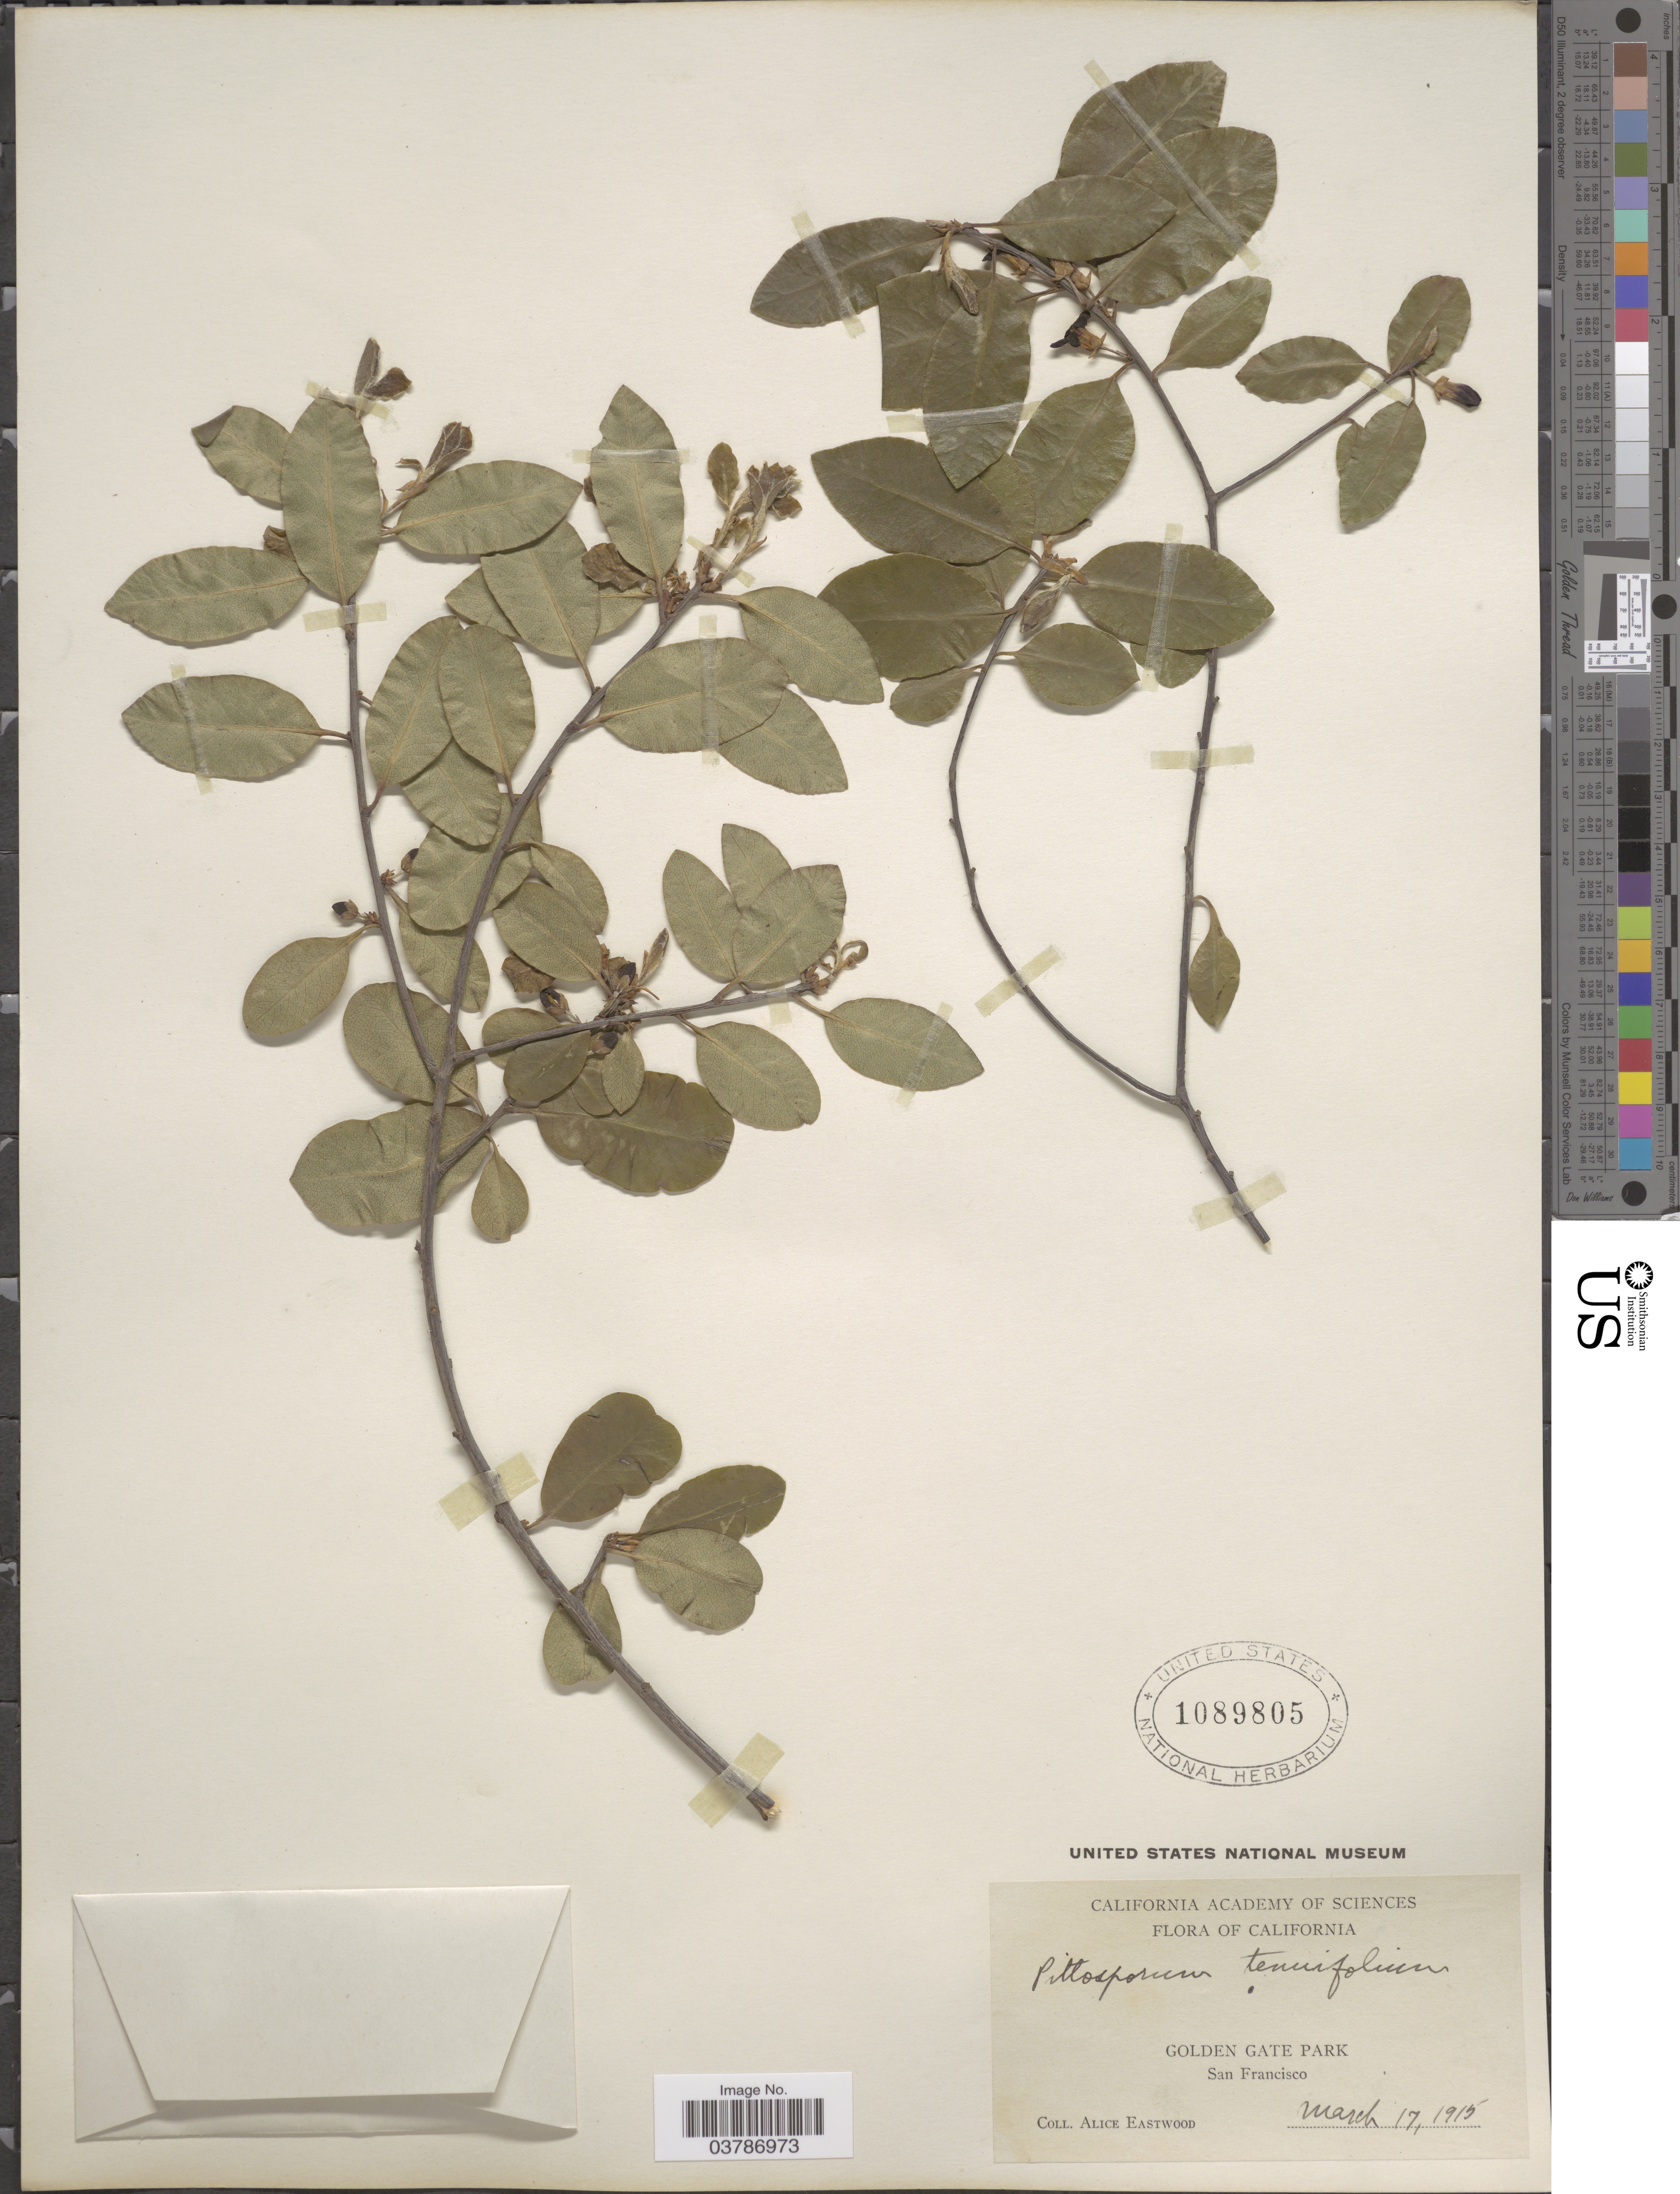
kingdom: Plantae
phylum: Tracheophyta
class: Magnoliopsida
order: Apiales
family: Pittosporaceae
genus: Pittosporum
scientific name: Pittosporum tenuifolium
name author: Gaertn.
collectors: A. Eastwood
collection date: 1915-03-17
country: United States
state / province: California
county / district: San Francisco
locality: Golden Gate Park. San Francisco.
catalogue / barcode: US 1089805